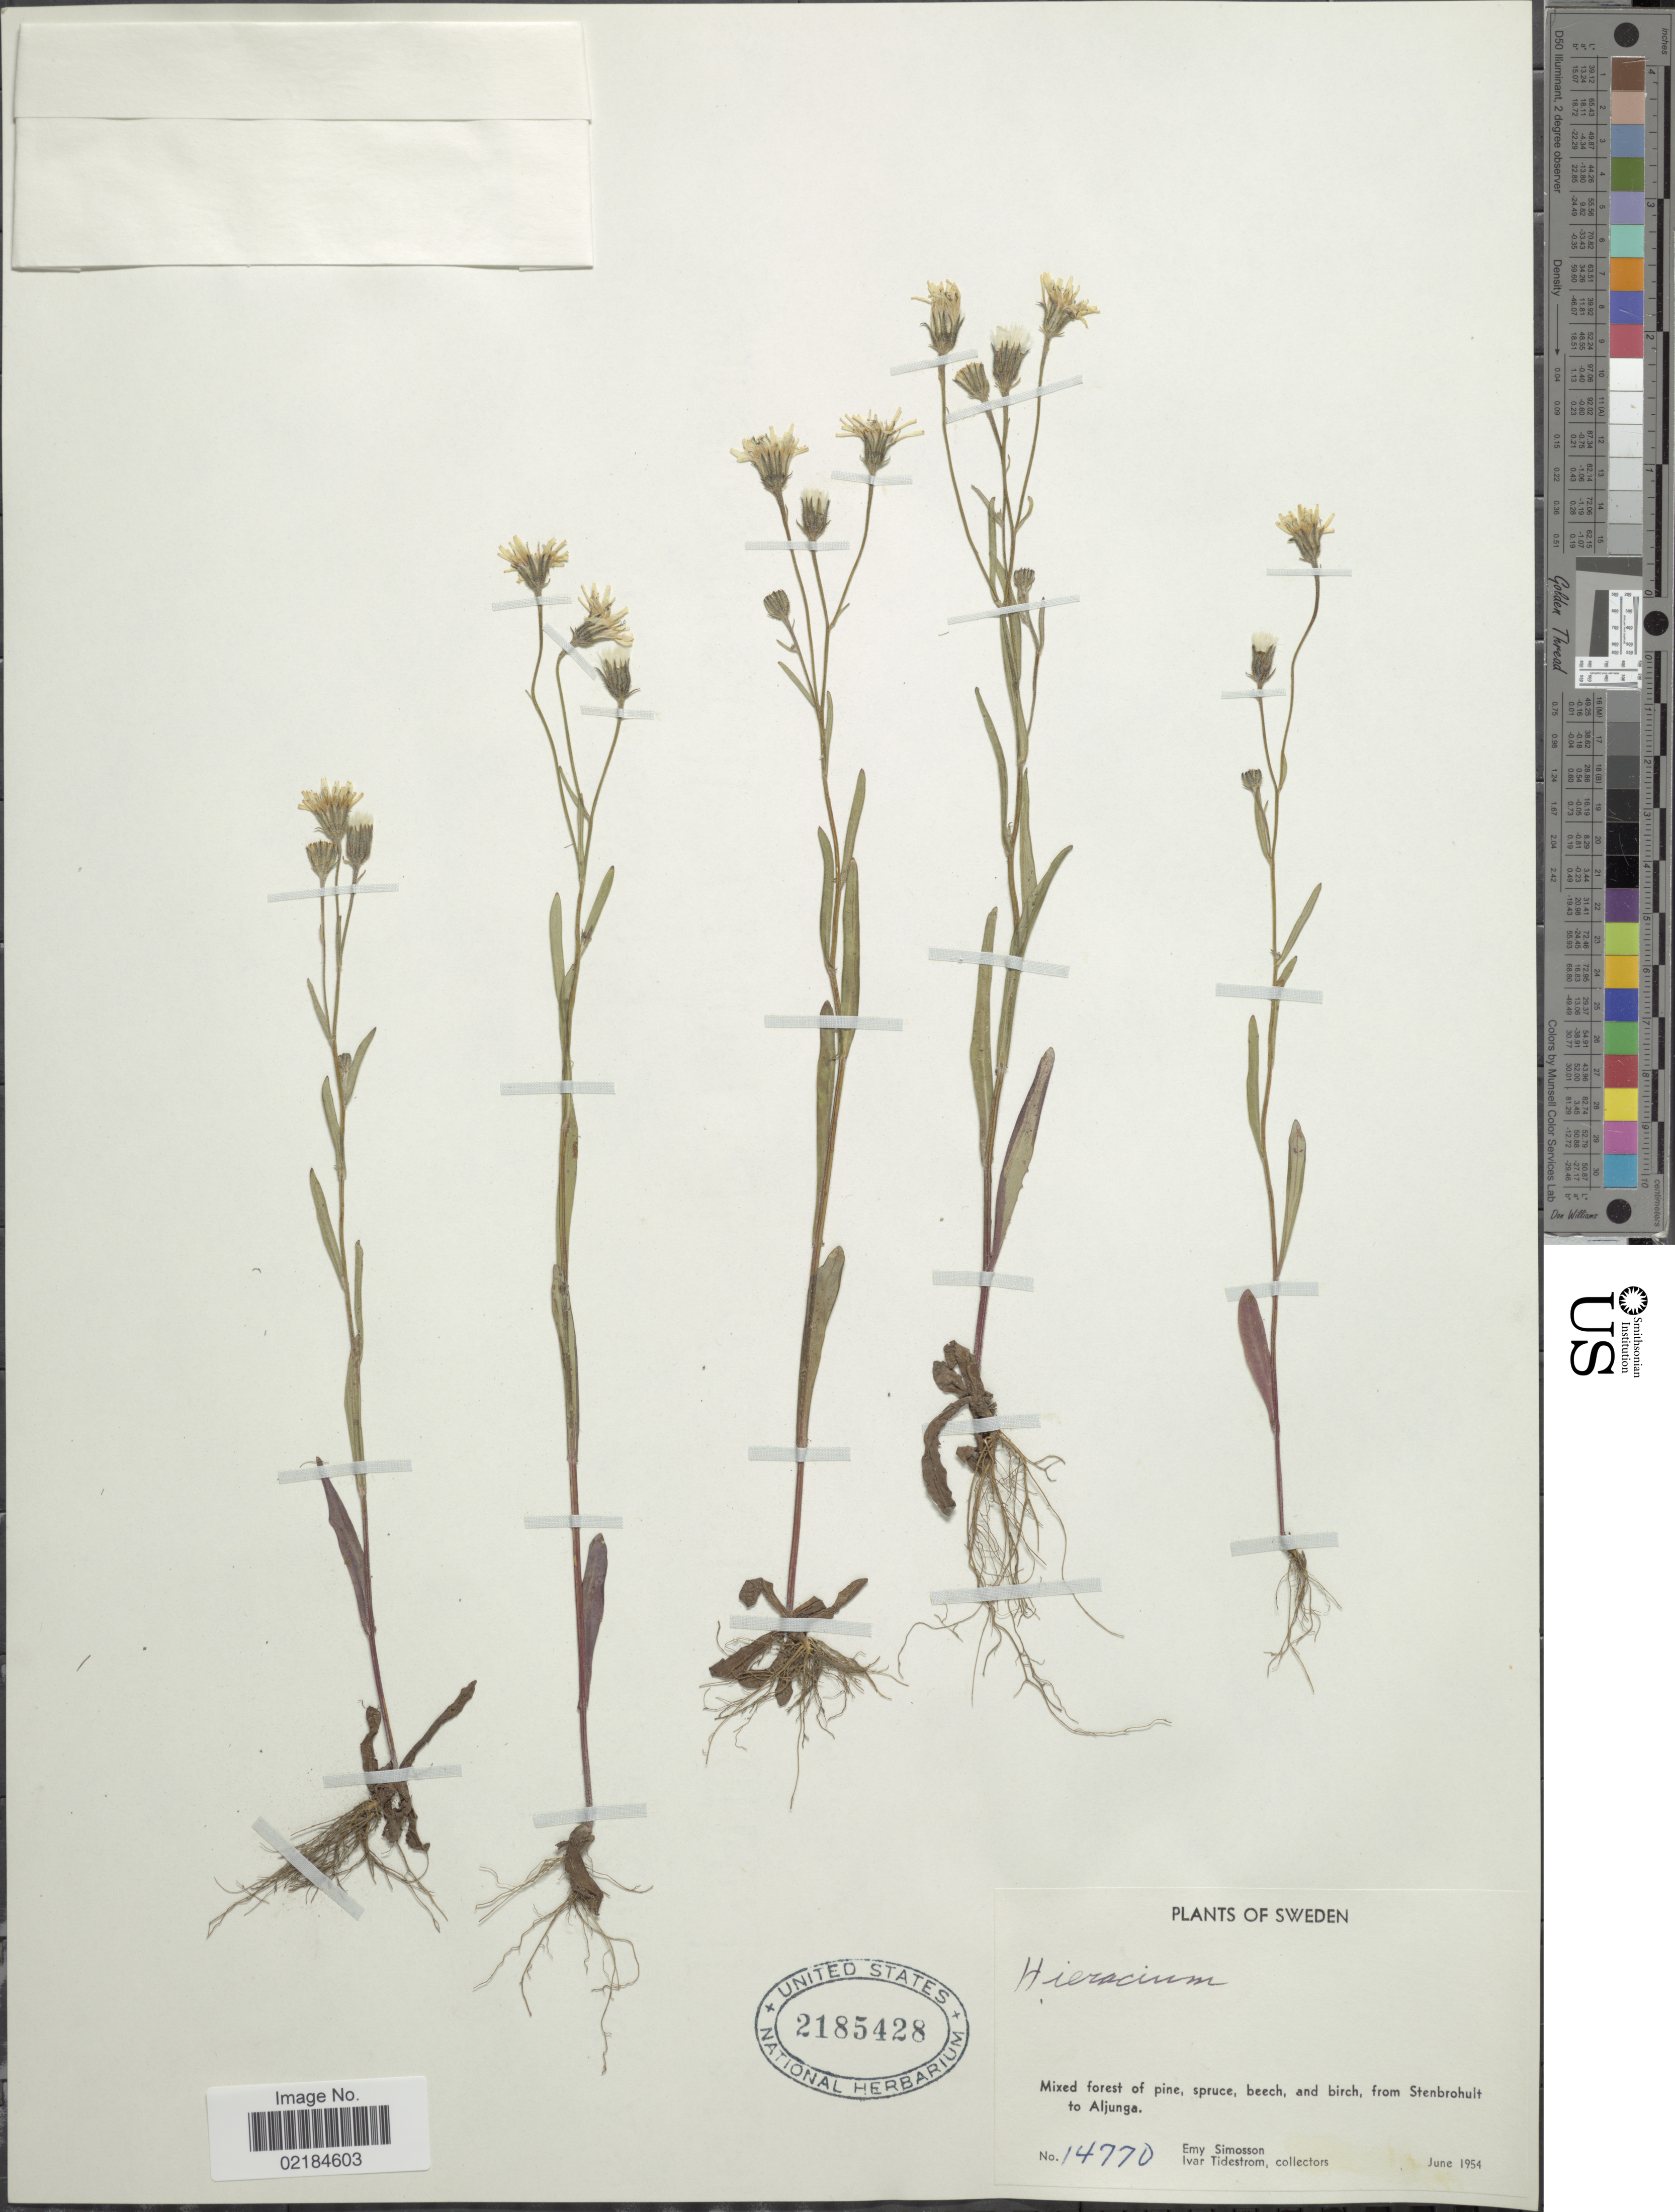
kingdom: Plantae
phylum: Tracheophyta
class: Magnoliopsida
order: Asterales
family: Asteraceae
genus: Hieracium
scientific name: Hieracium repandulare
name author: Druce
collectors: E. Simosson & I. F. Tidestrom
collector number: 14770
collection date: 1954-06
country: Sweden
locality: Mixed forest of pine, spruce, beech, and birch, from Stenbrohult to Aljunga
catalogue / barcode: US 2185428